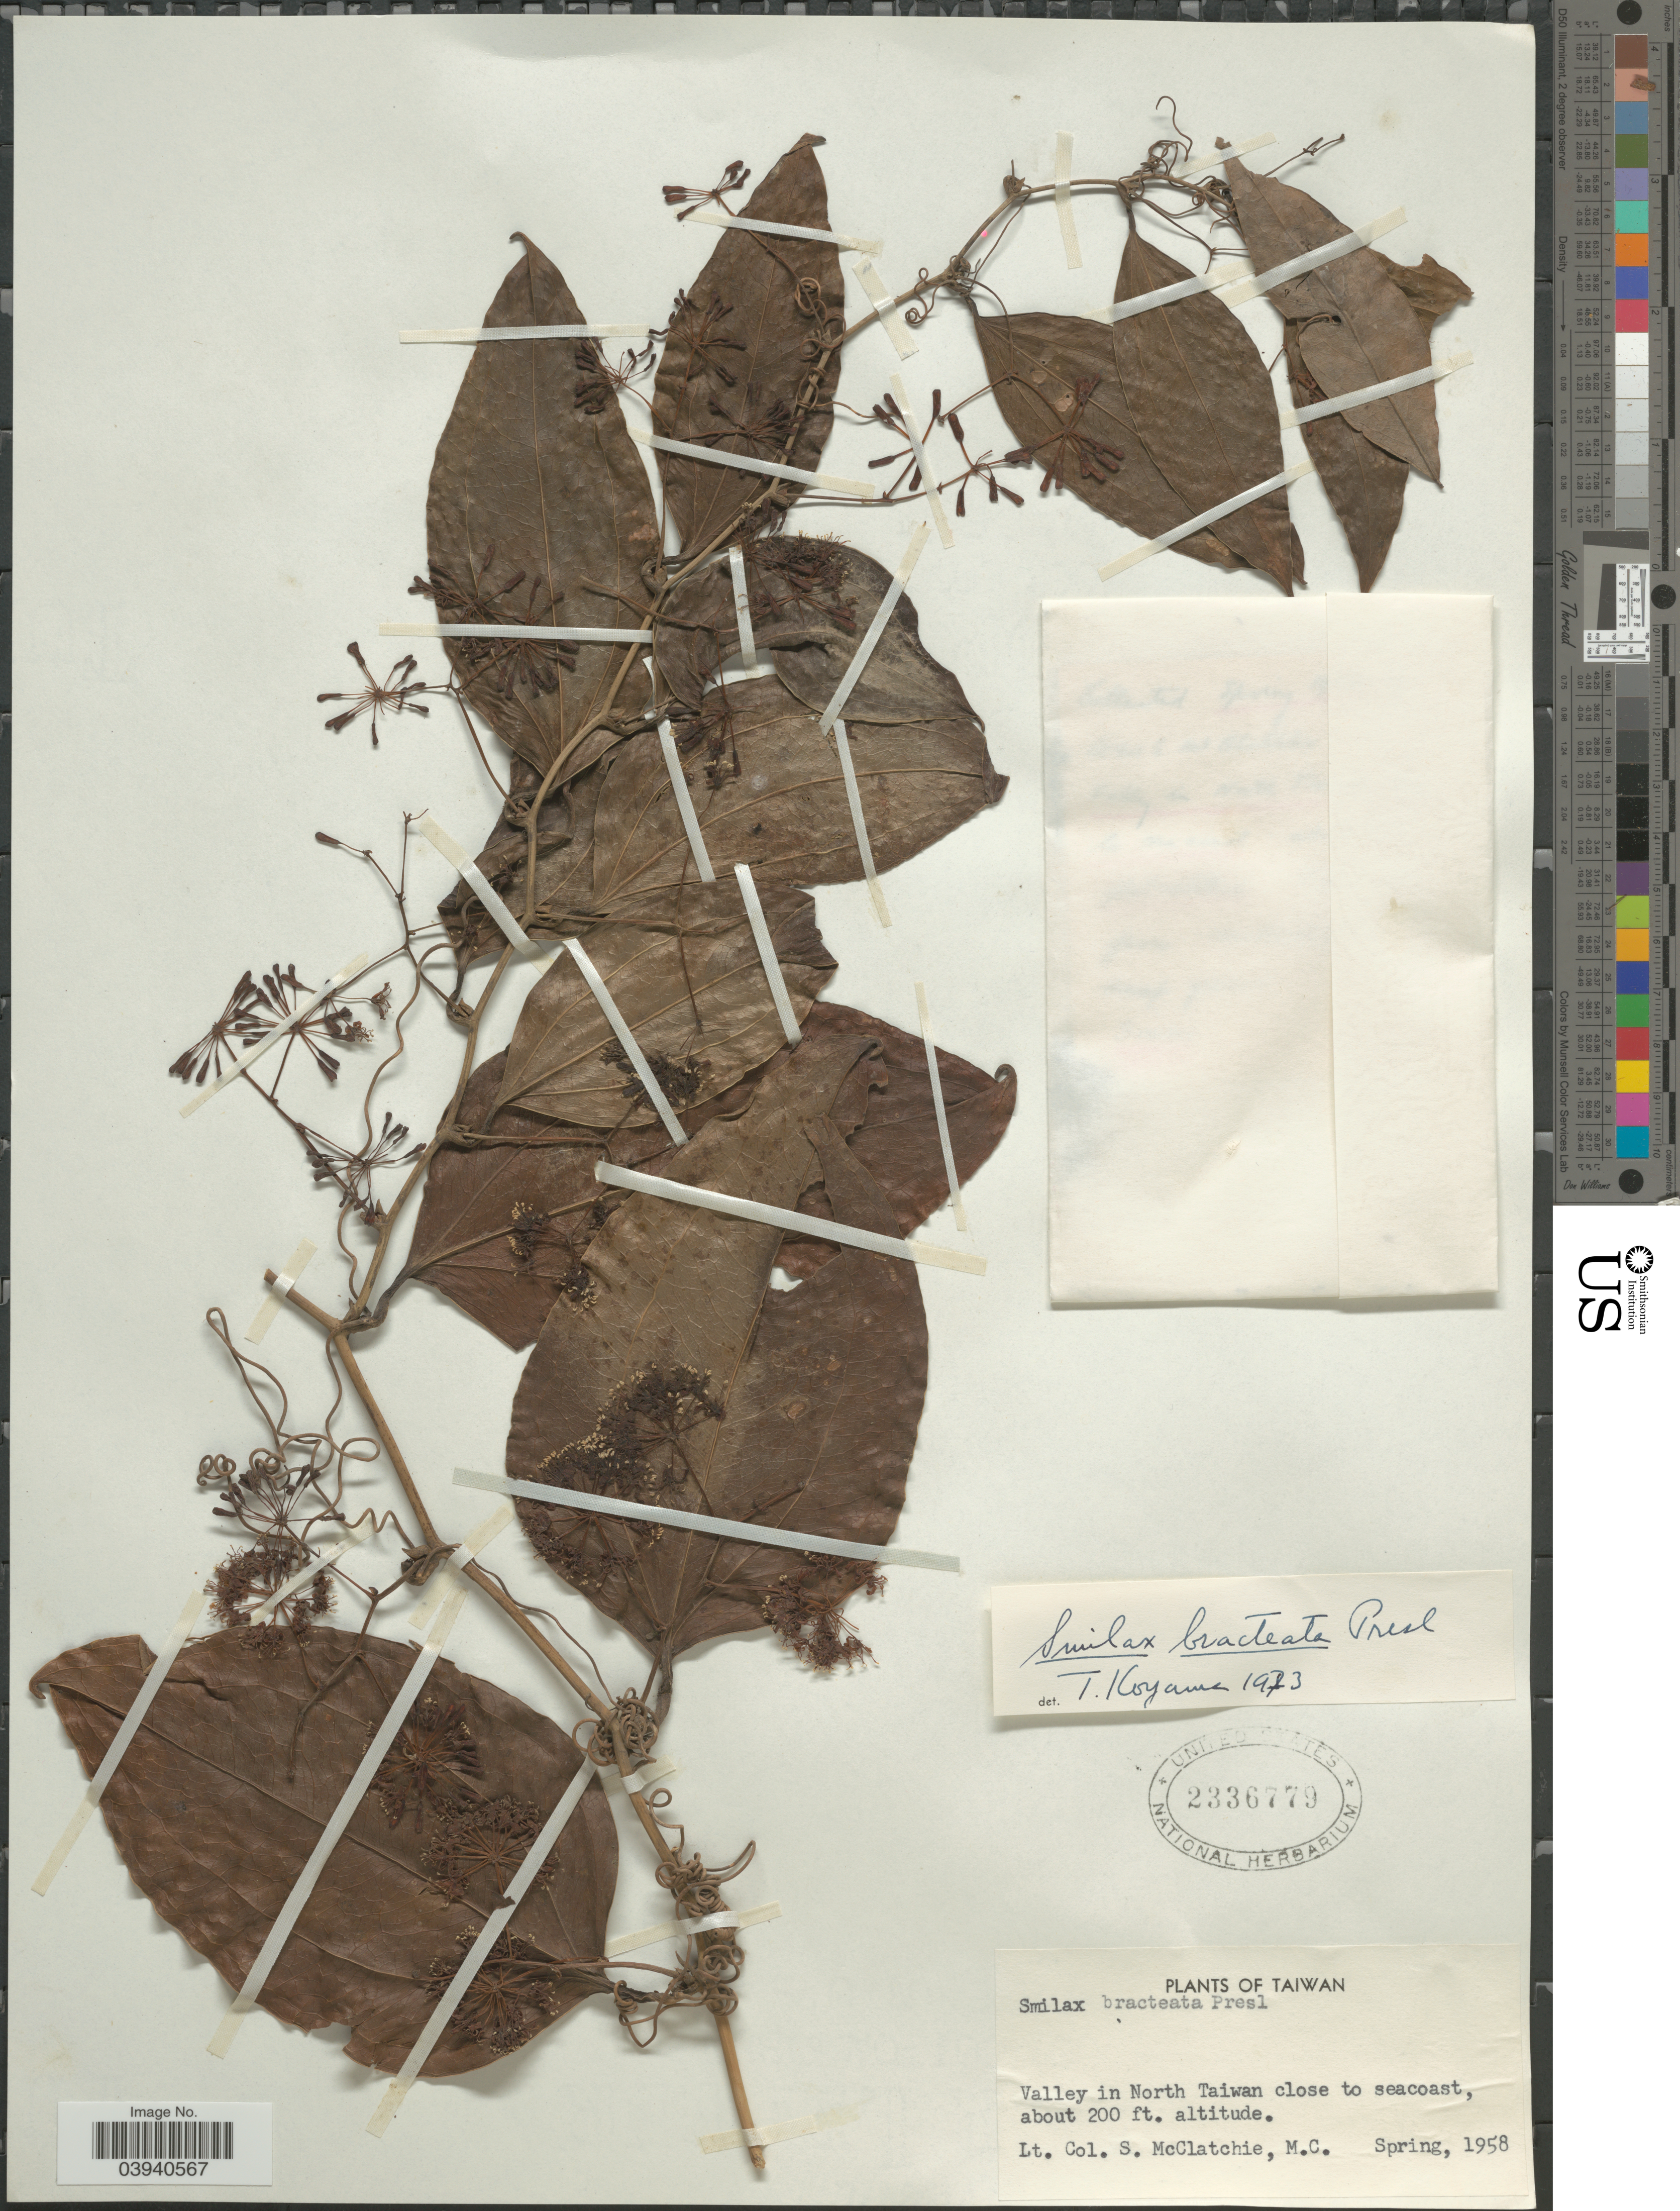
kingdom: Plantae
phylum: Tracheophyta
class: Liliopsida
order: Liliales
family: Smilacaceae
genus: Smilax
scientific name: Smilax bracteata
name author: C. Presl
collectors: S. McClatchie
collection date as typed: Spring, 1958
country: Taiwan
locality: Valley in North Taiwan close to seacoast.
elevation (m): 61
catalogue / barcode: US 2336779